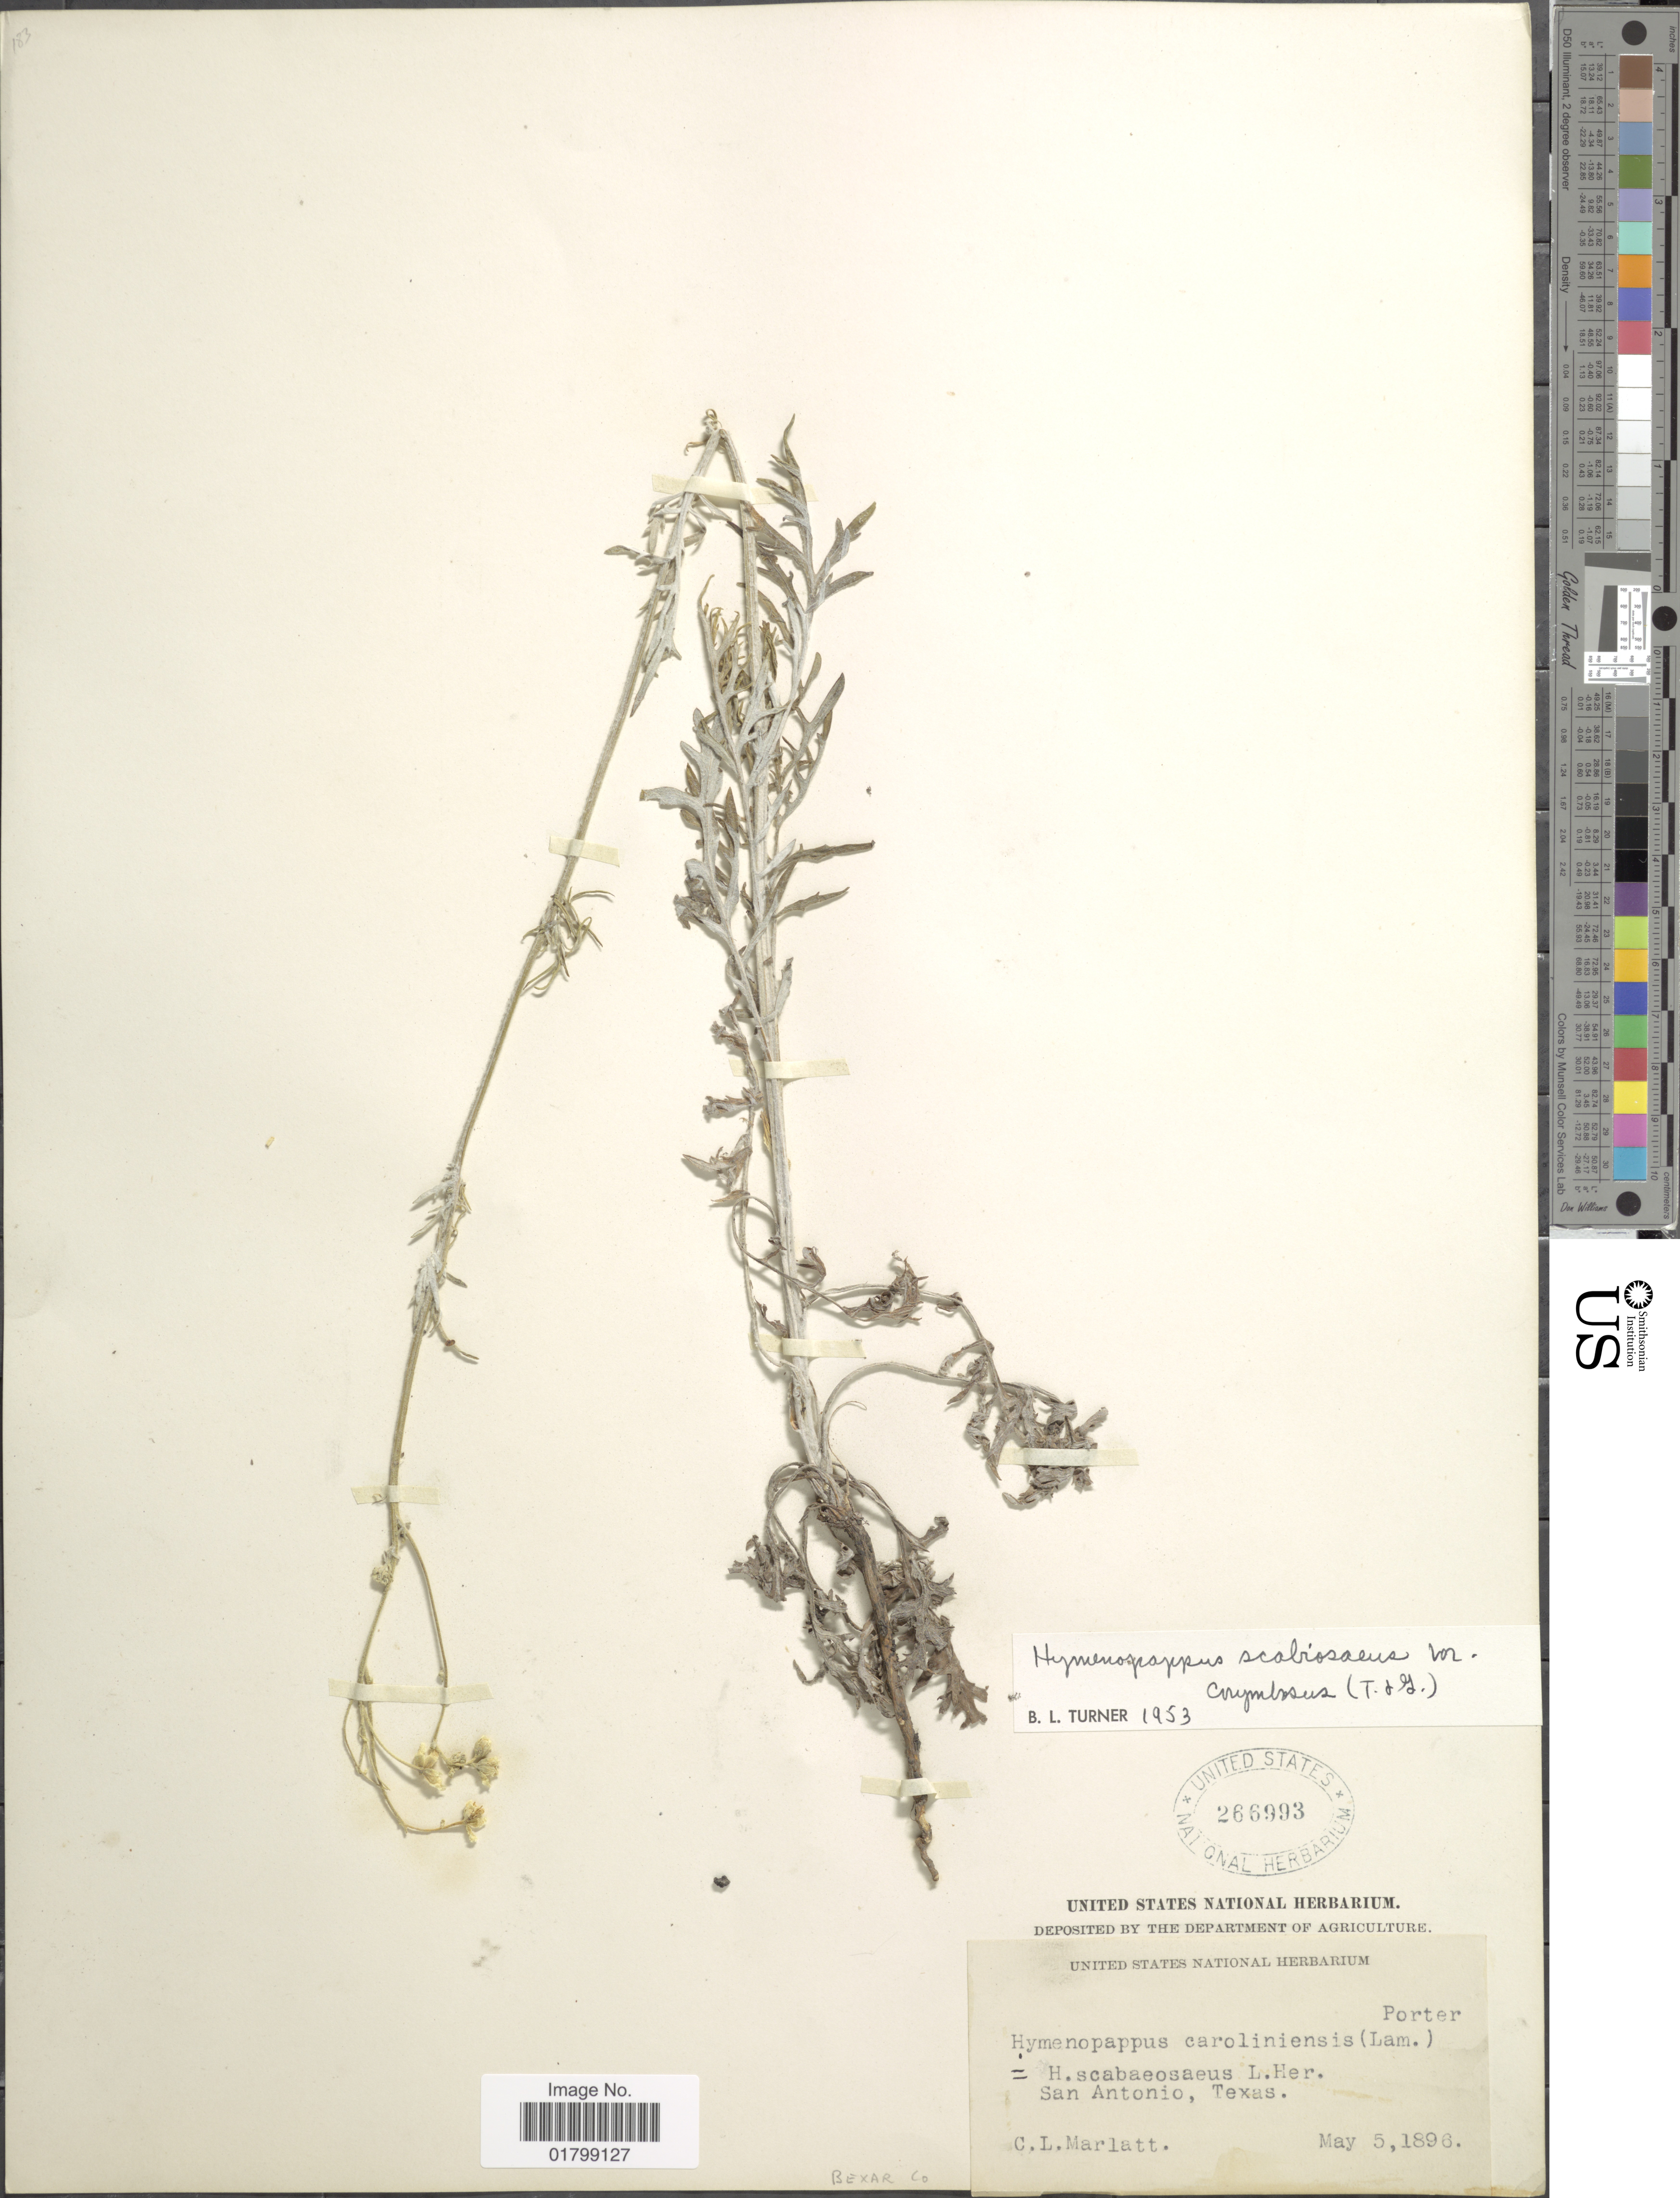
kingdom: Plantae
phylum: Tracheophyta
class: Magnoliopsida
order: Asterales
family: Asteraceae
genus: Hymenopappus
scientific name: Hymenopappus scabiosaeus var. corymbosus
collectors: C. Marlatt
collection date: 1896-05-05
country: United States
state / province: Texas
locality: San Antonio, Bexar Co.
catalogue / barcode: US 266993